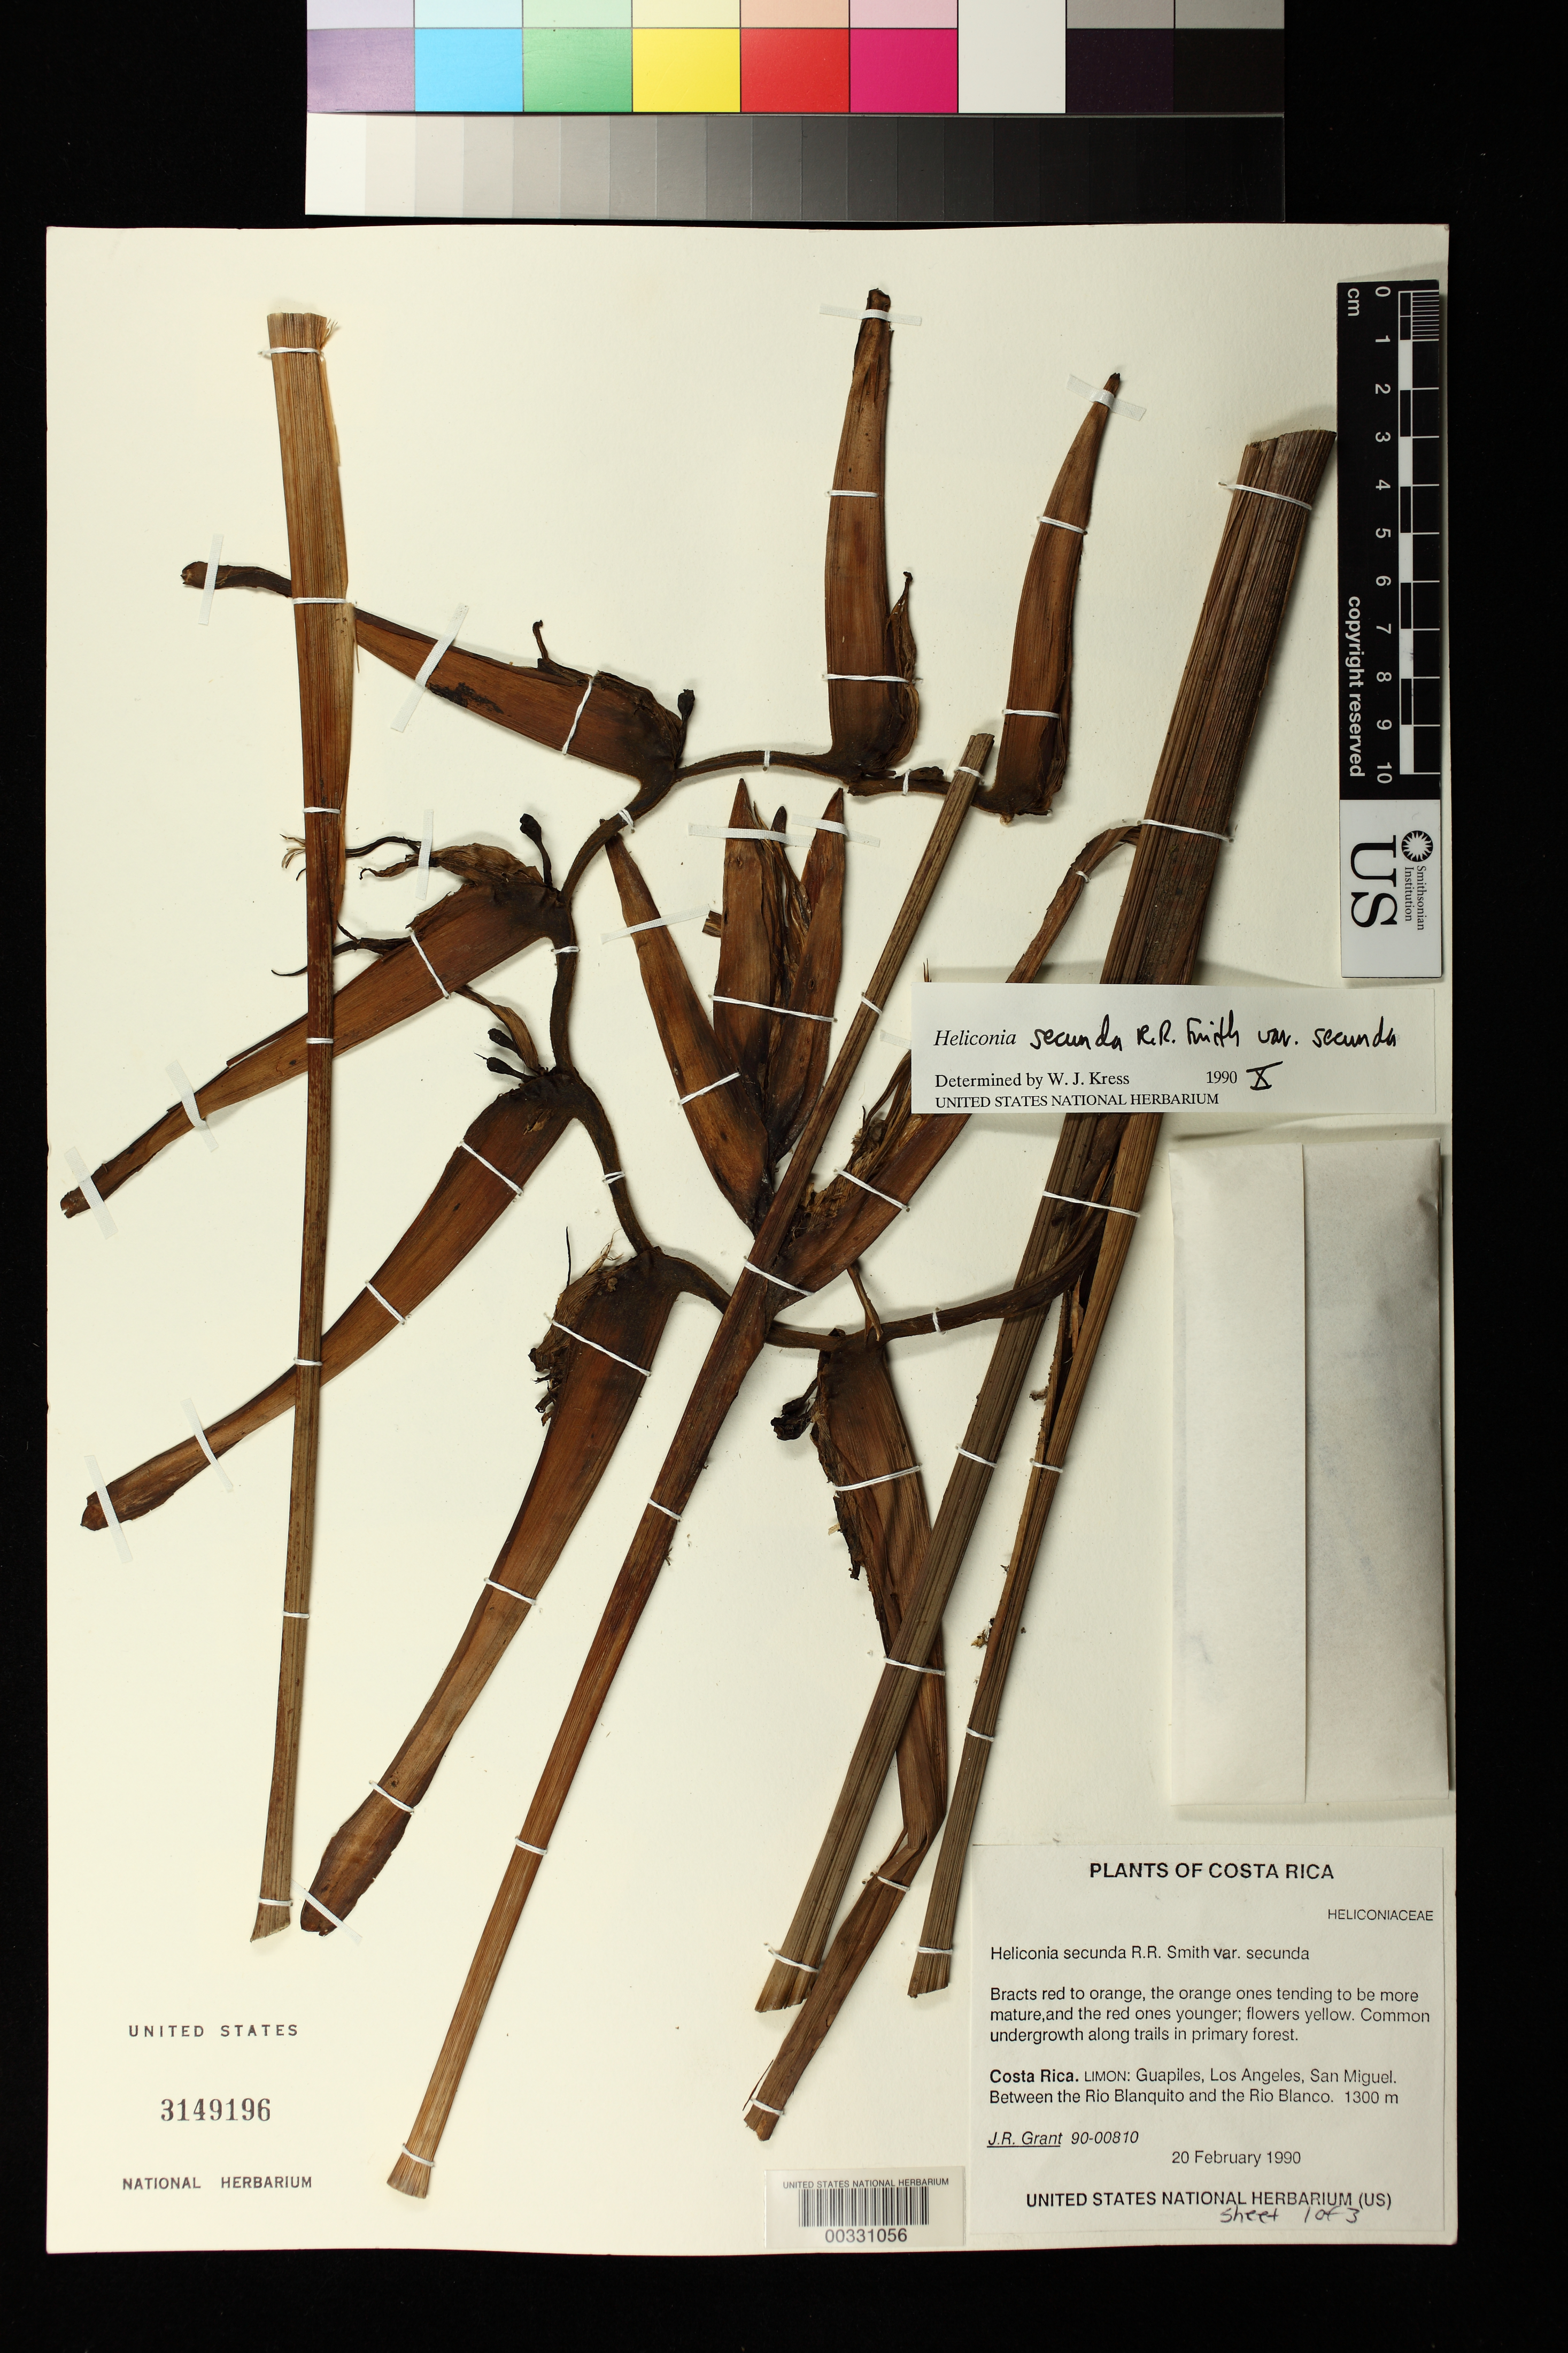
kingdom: Plantae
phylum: Tracheophyta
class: Liliopsida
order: Zingiberales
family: Heliconiaceae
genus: Heliconia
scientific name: Heliconia secunda var. secunda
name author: R.R. Sm.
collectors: J. R. Grant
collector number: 90-00810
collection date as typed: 20 Feb 1990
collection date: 1990-02-20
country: Costa Rica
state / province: Limón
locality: Guapiles, los angeles, san miguel, between rio blanquito and rio blanco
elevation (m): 1300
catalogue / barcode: US 3149196